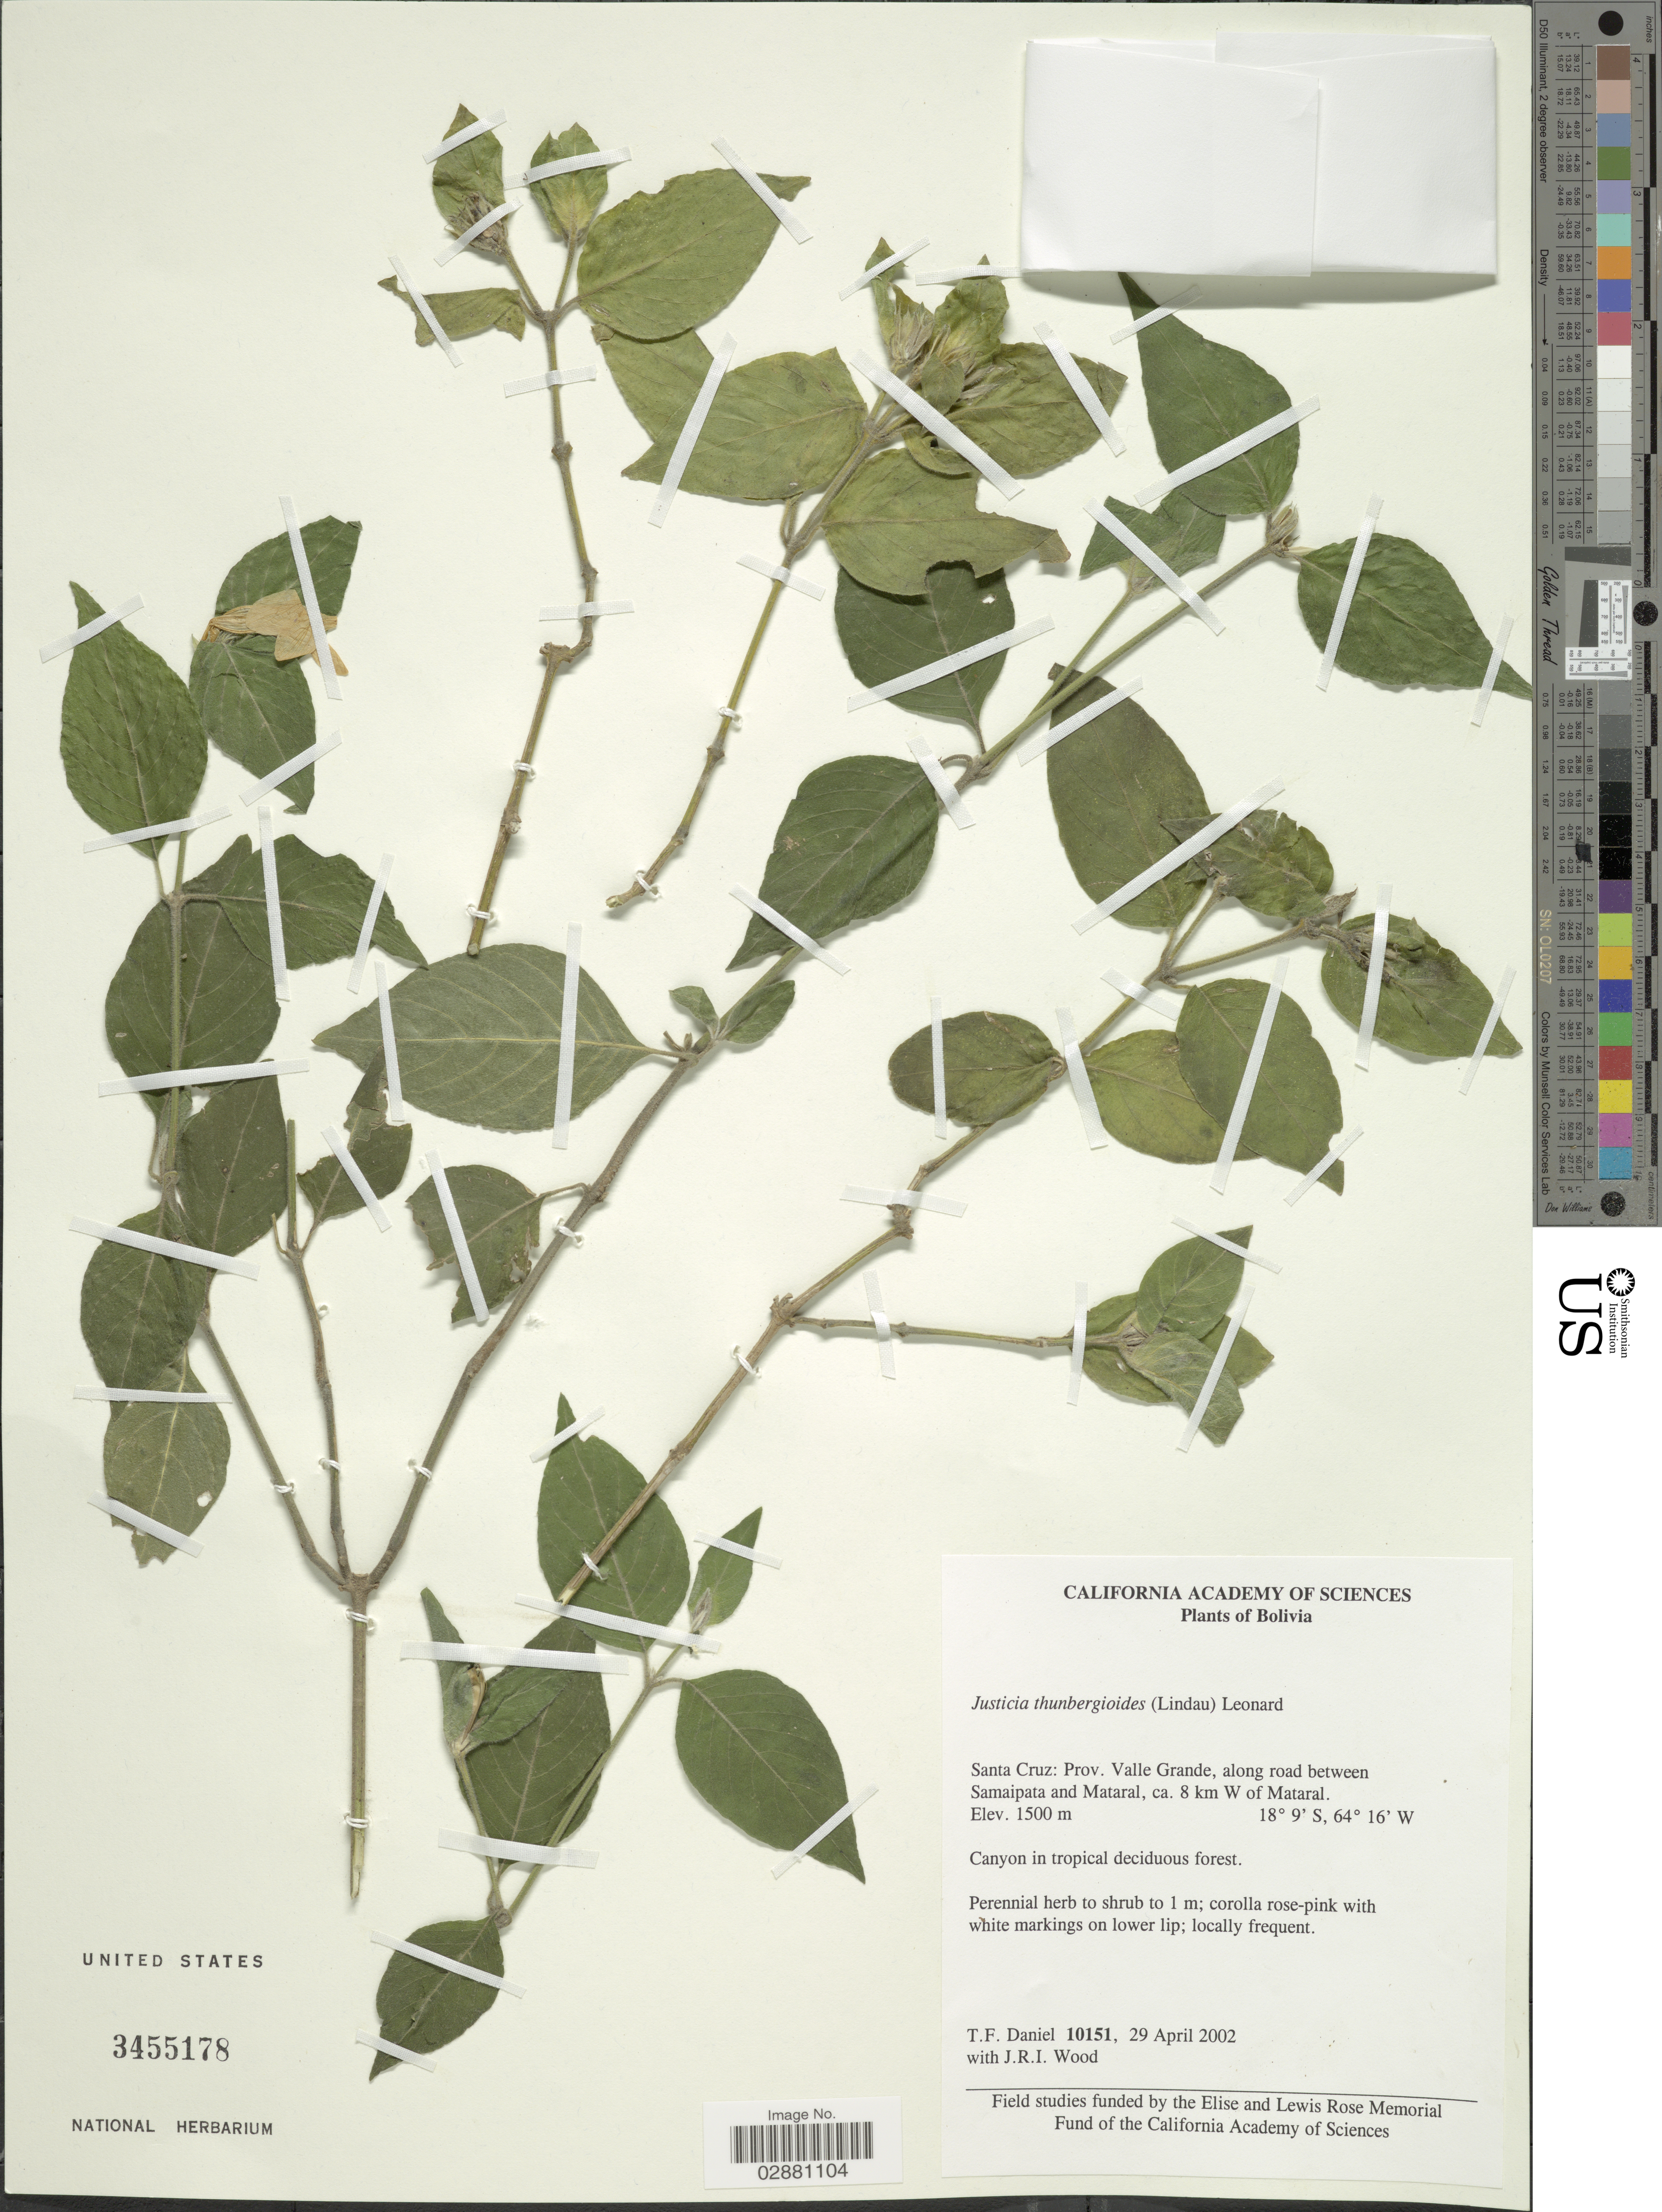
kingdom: Plantae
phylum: Tracheophyta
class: Magnoliopsida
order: Lamiales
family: Acanthaceae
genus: Justicia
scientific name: Justicia thunbergioides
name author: (Lindau) Leonard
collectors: T. F. Daniel & J. R. I. Wood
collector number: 10151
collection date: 2002-04-29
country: Bolivia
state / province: Santa Cruz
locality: Prov. Valle Grande, along road between Samaipata and Mataral, ca. 8 km W of Mataral.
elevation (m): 1500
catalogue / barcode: US 3455178